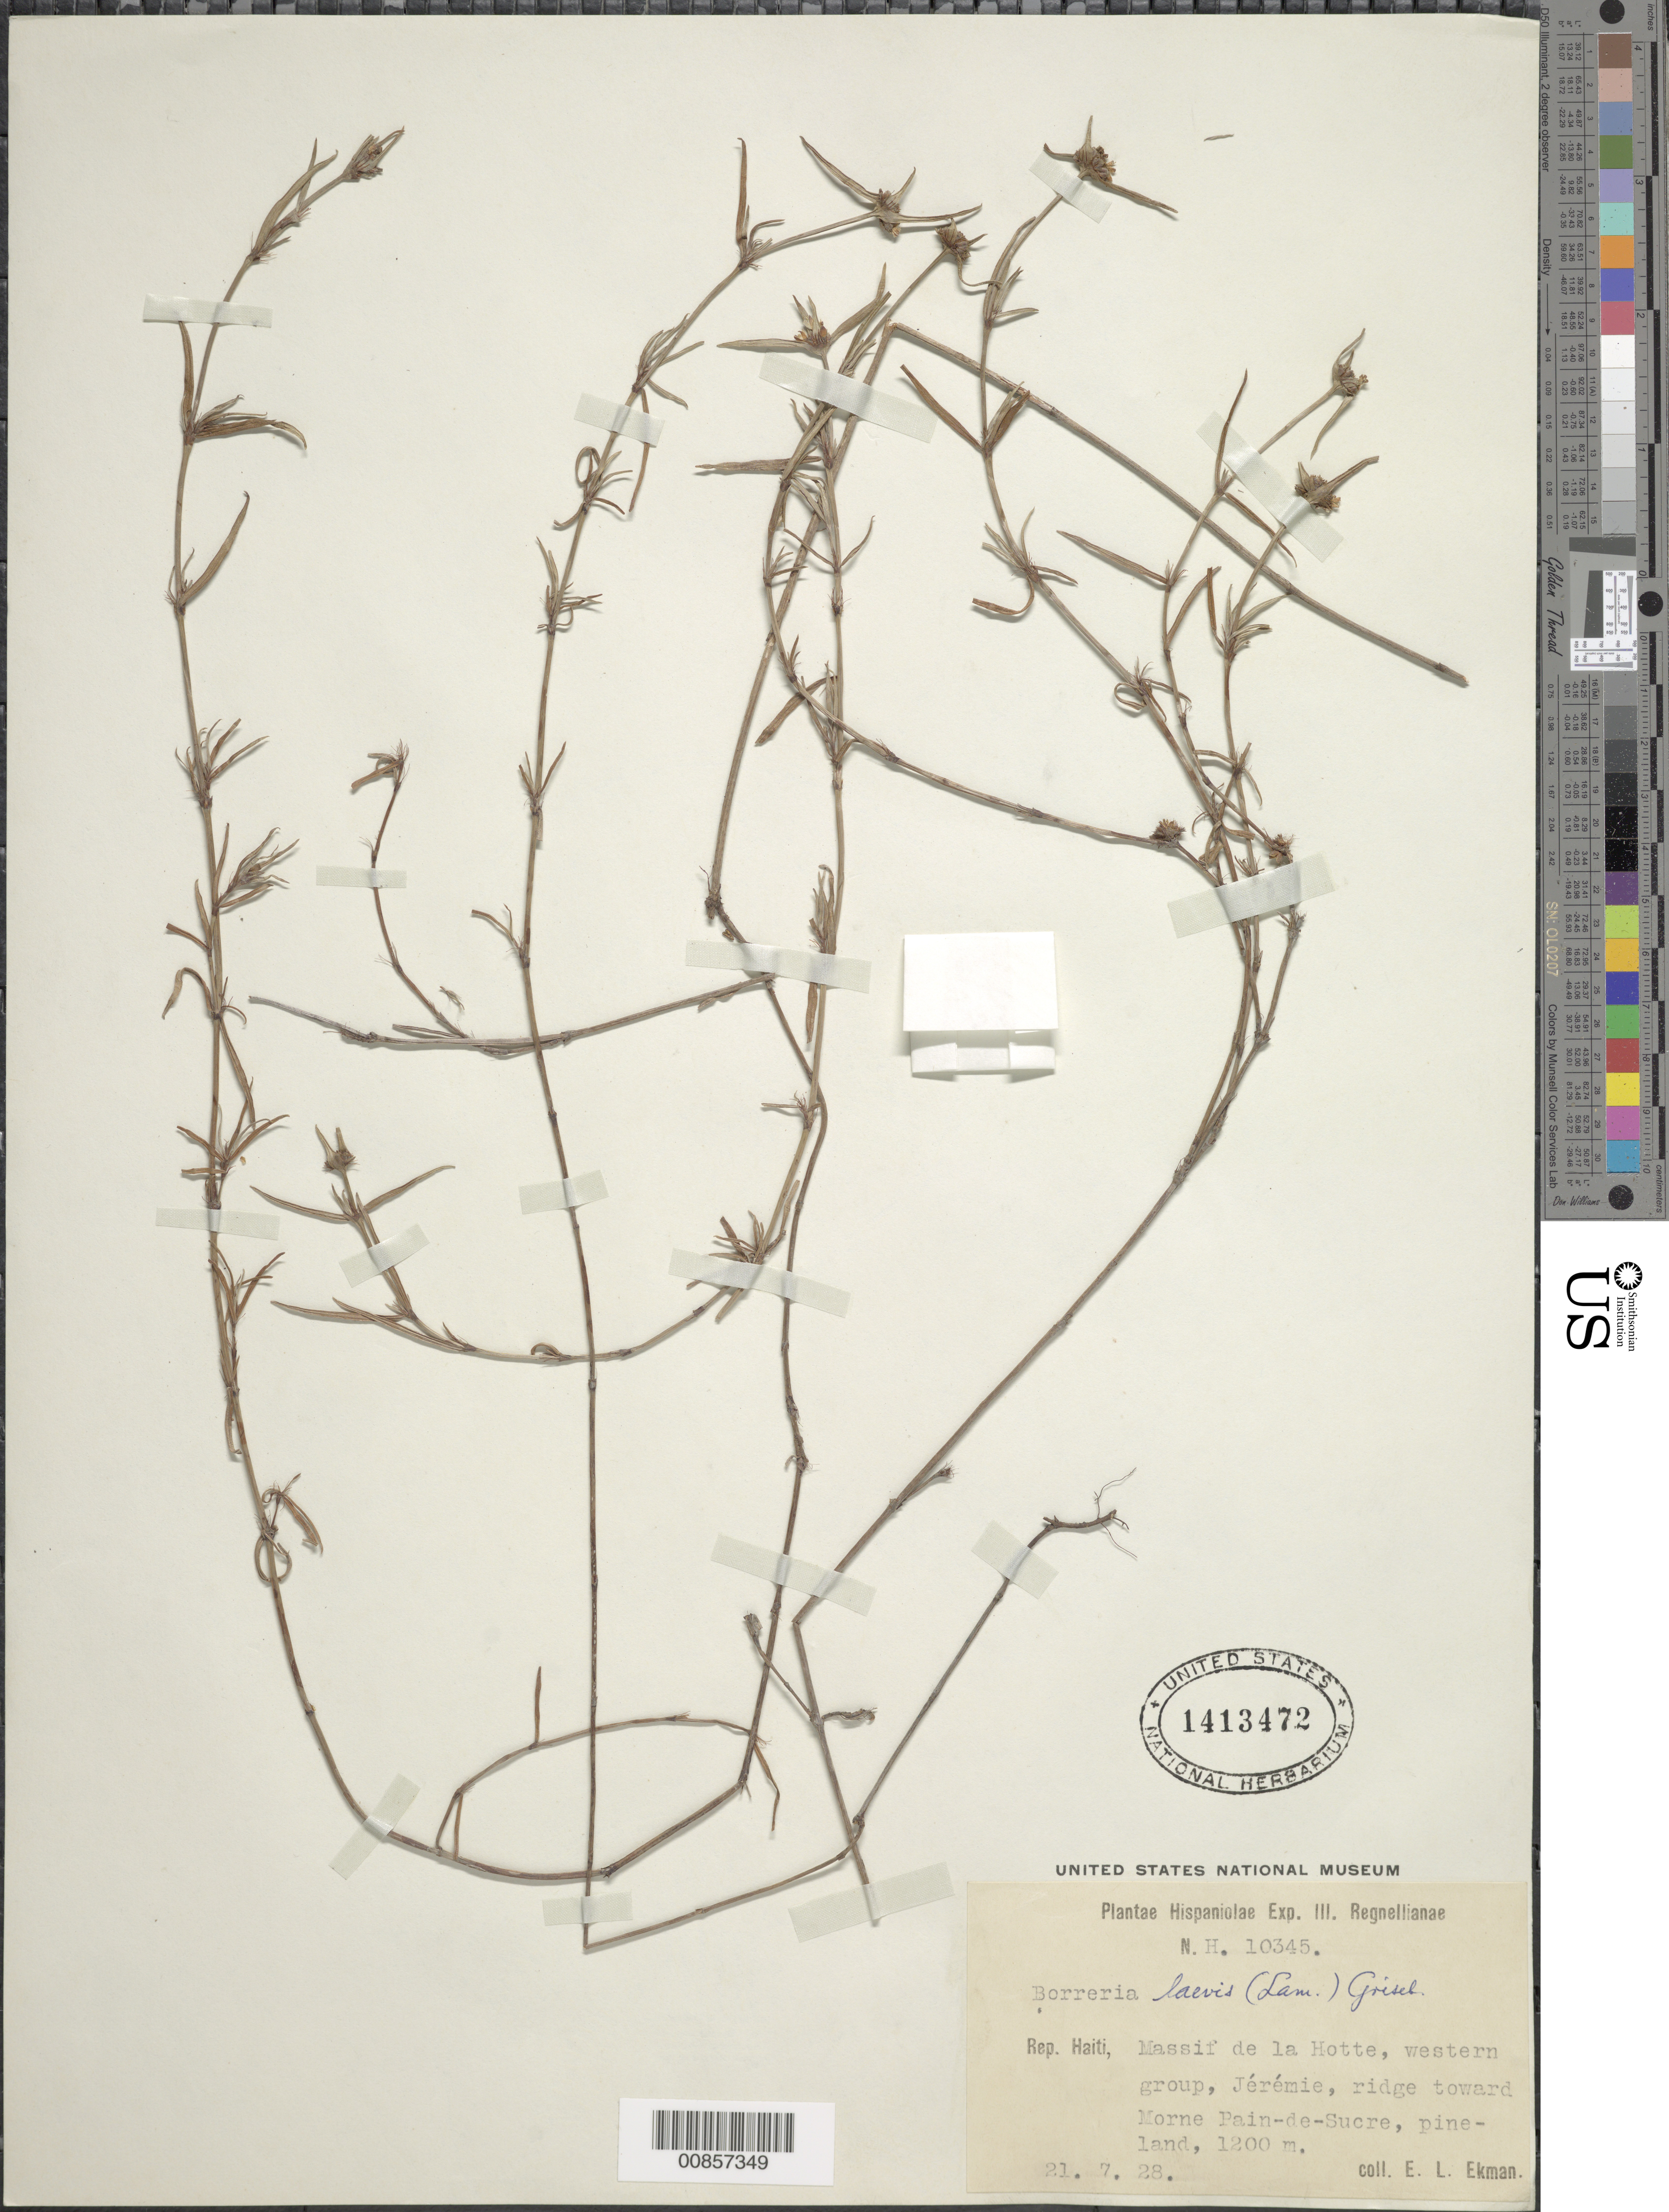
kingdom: Plantae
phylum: Tracheophyta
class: Magnoliopsida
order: Gentianales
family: Rubiaceae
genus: Spermacoce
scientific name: Spermacoce sp.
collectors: E. L. Ekman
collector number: H 10345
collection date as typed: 21 Jul 1928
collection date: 1928-07-21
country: Haiti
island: Hispaniola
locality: Massif de la Hotte, western group, Jérémie, ridge toward Morne Pain-de-Sucre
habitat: Pineland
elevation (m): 1200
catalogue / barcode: US 1413472